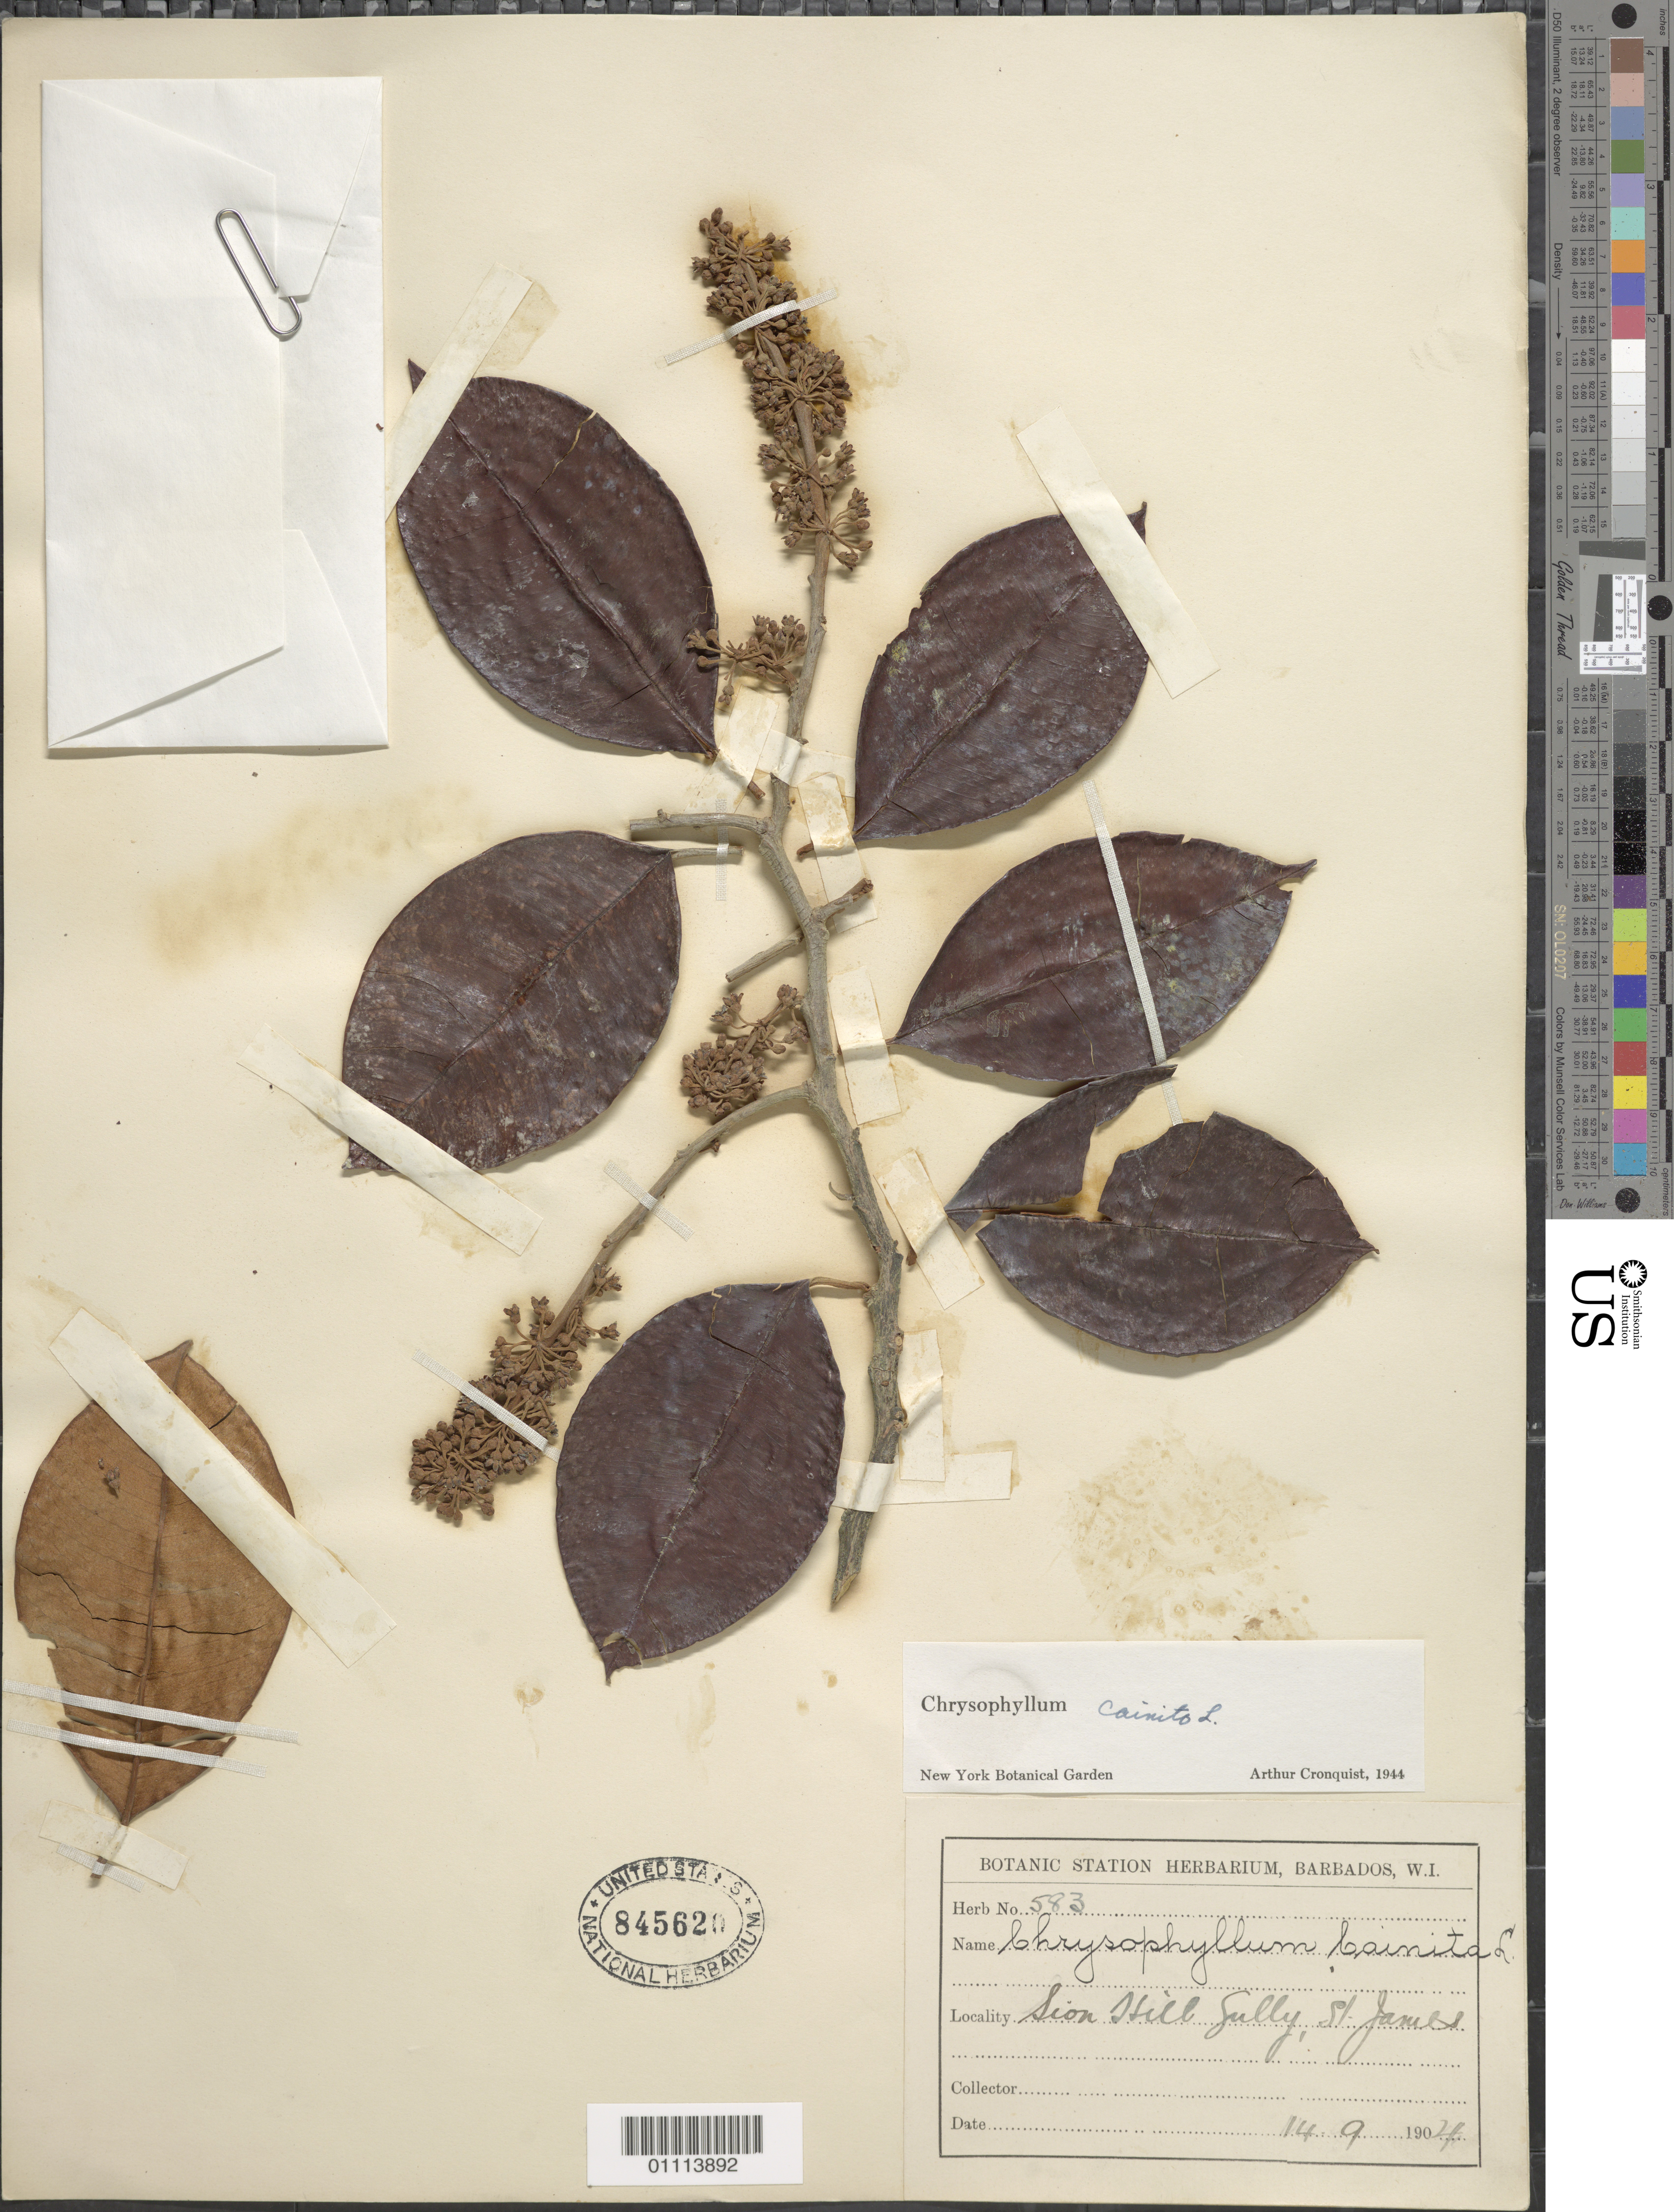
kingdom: Plantae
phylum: Tracheophyta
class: Magnoliopsida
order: Ericales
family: Sapotaceae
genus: Chrysophyllum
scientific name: Chrysophyllum cainito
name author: L.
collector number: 583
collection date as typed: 14 Sep 1904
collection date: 1904-09-14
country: Barbados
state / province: Saint James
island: Barbados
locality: Sion Hill Gully, St. James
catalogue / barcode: US 845620